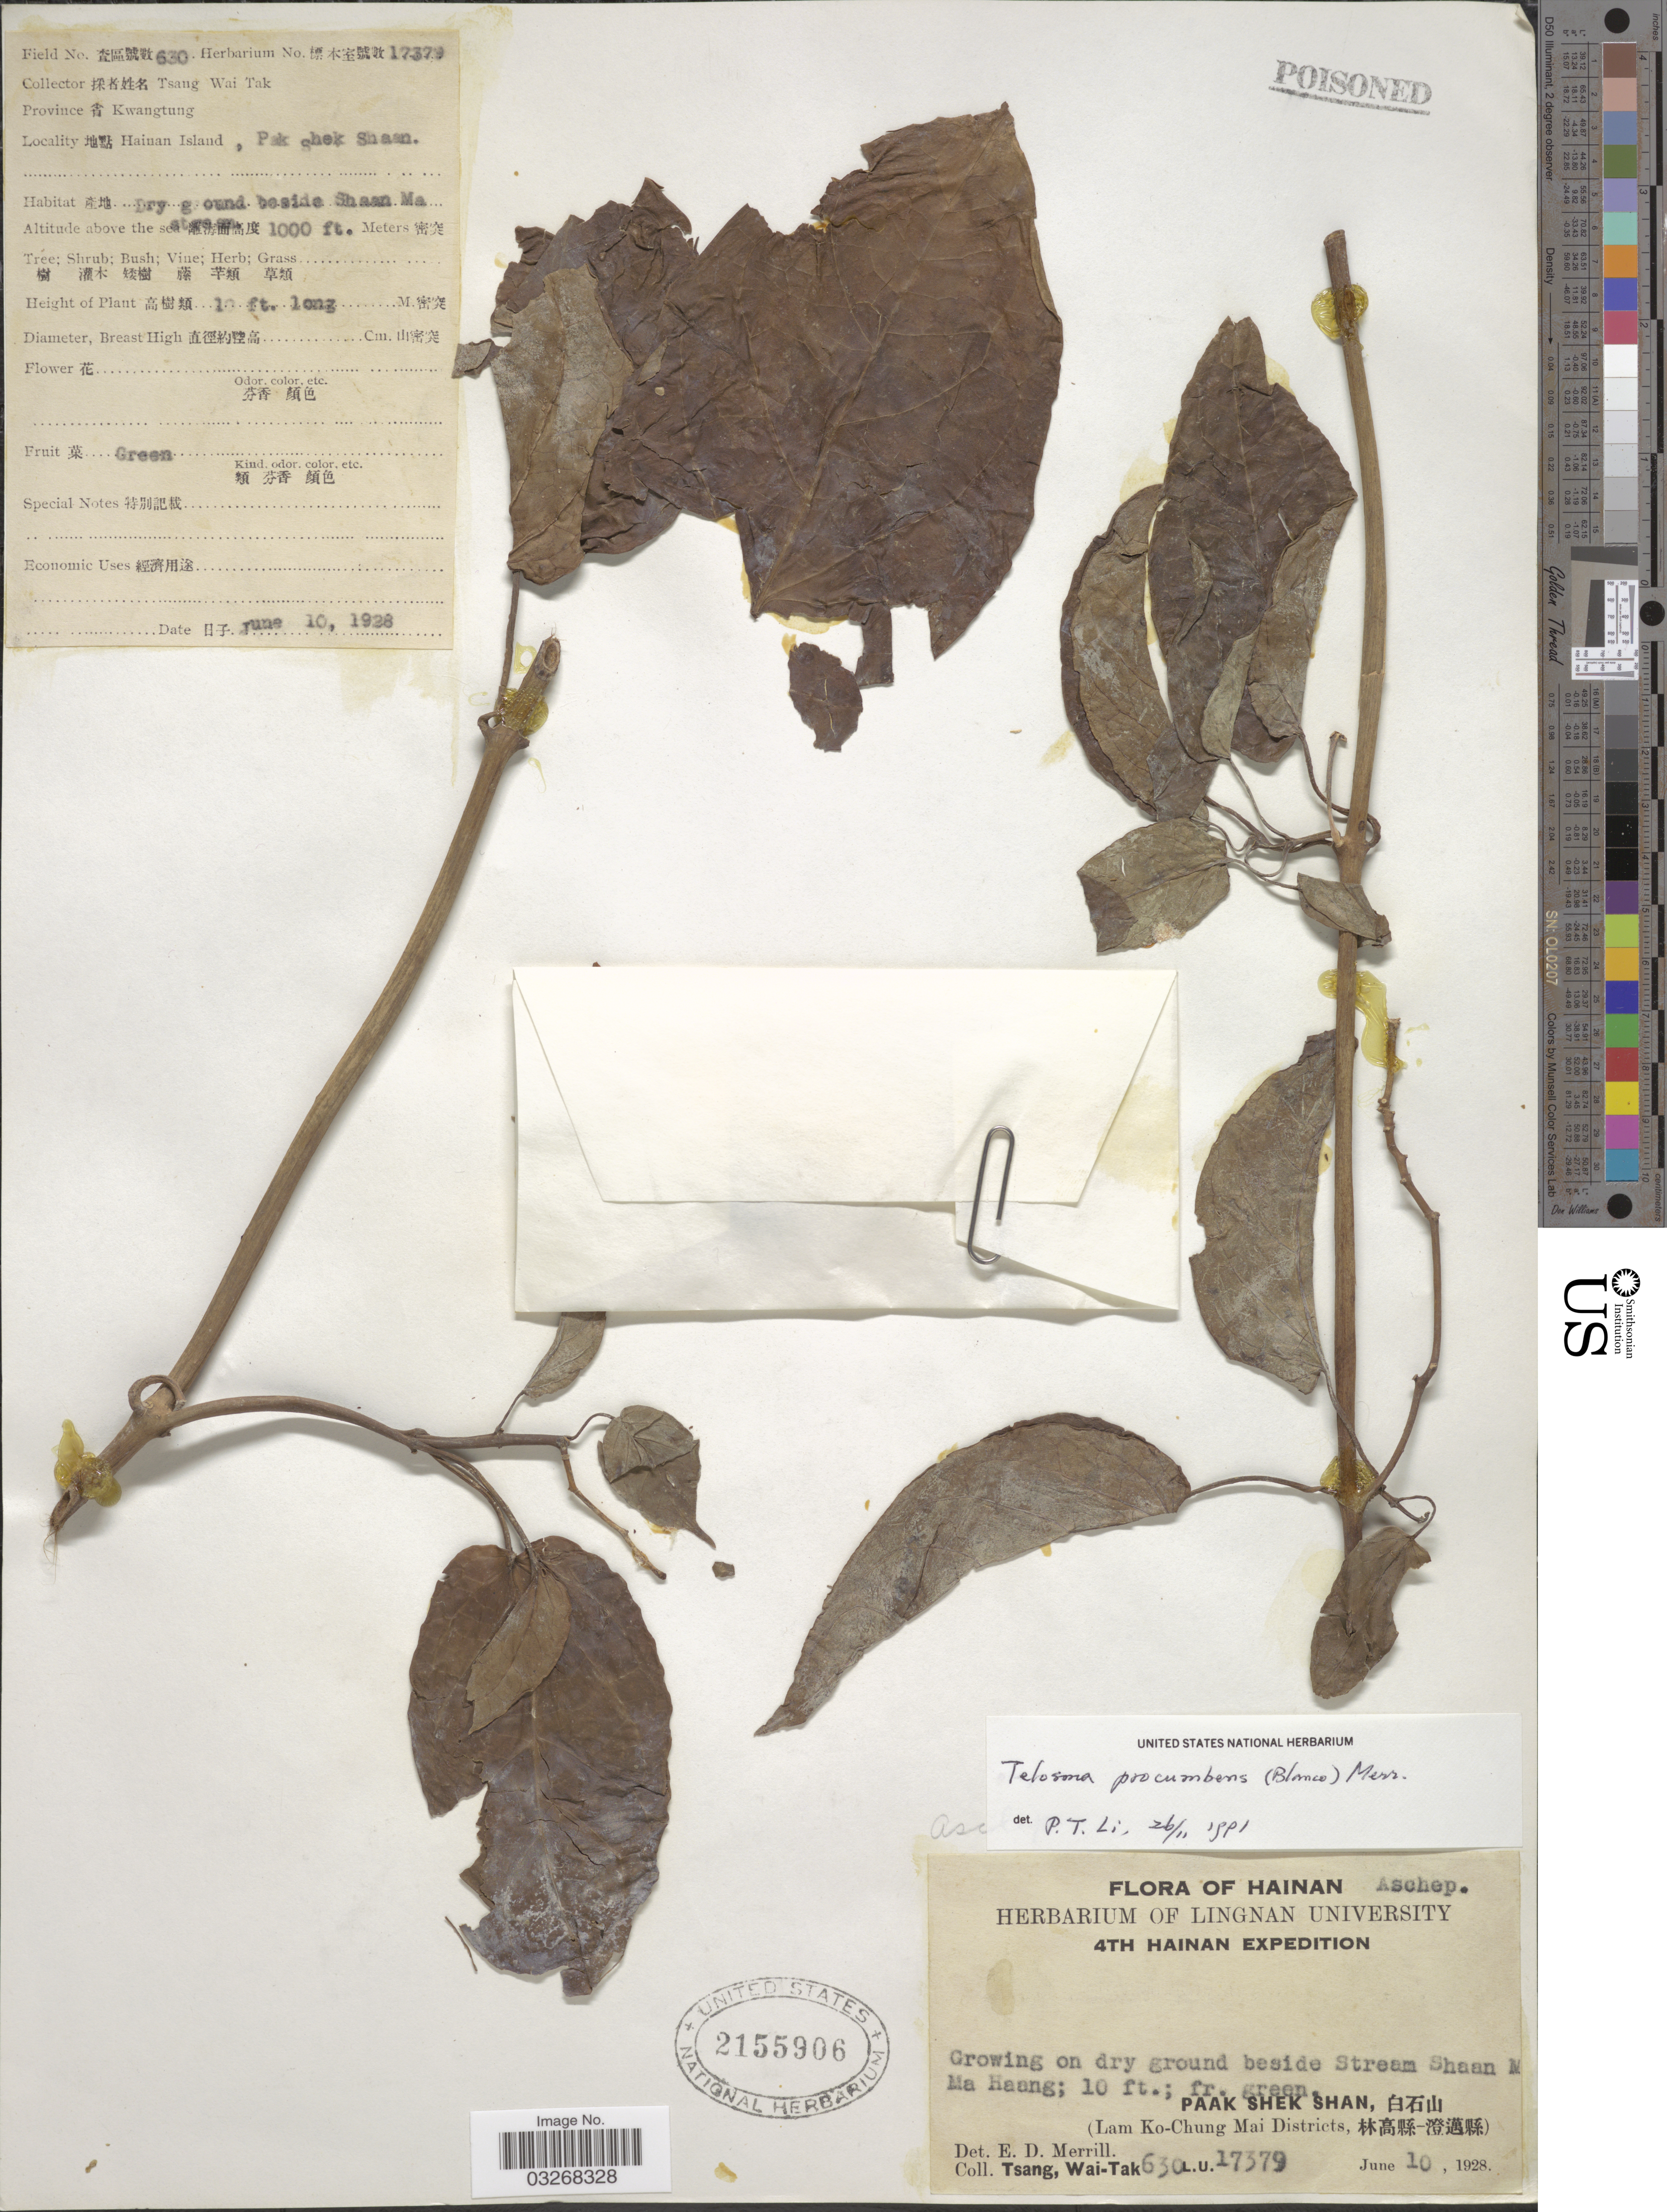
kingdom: Plantae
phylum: Tracheophyta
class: Magnoliopsida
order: Gentianales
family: Apocynaceae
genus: Telosma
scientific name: Telosma procumbens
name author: (Blanco) Merr.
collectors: W. T. Tsang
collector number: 630L.U.17379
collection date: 1928-06-10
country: China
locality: Paak Shek Shan, X. (Lam Ko-Chung Mai Districts, X). Province Kwangtung. Hainan Island. Beside Shaan Ma.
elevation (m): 305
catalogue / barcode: US 2155906